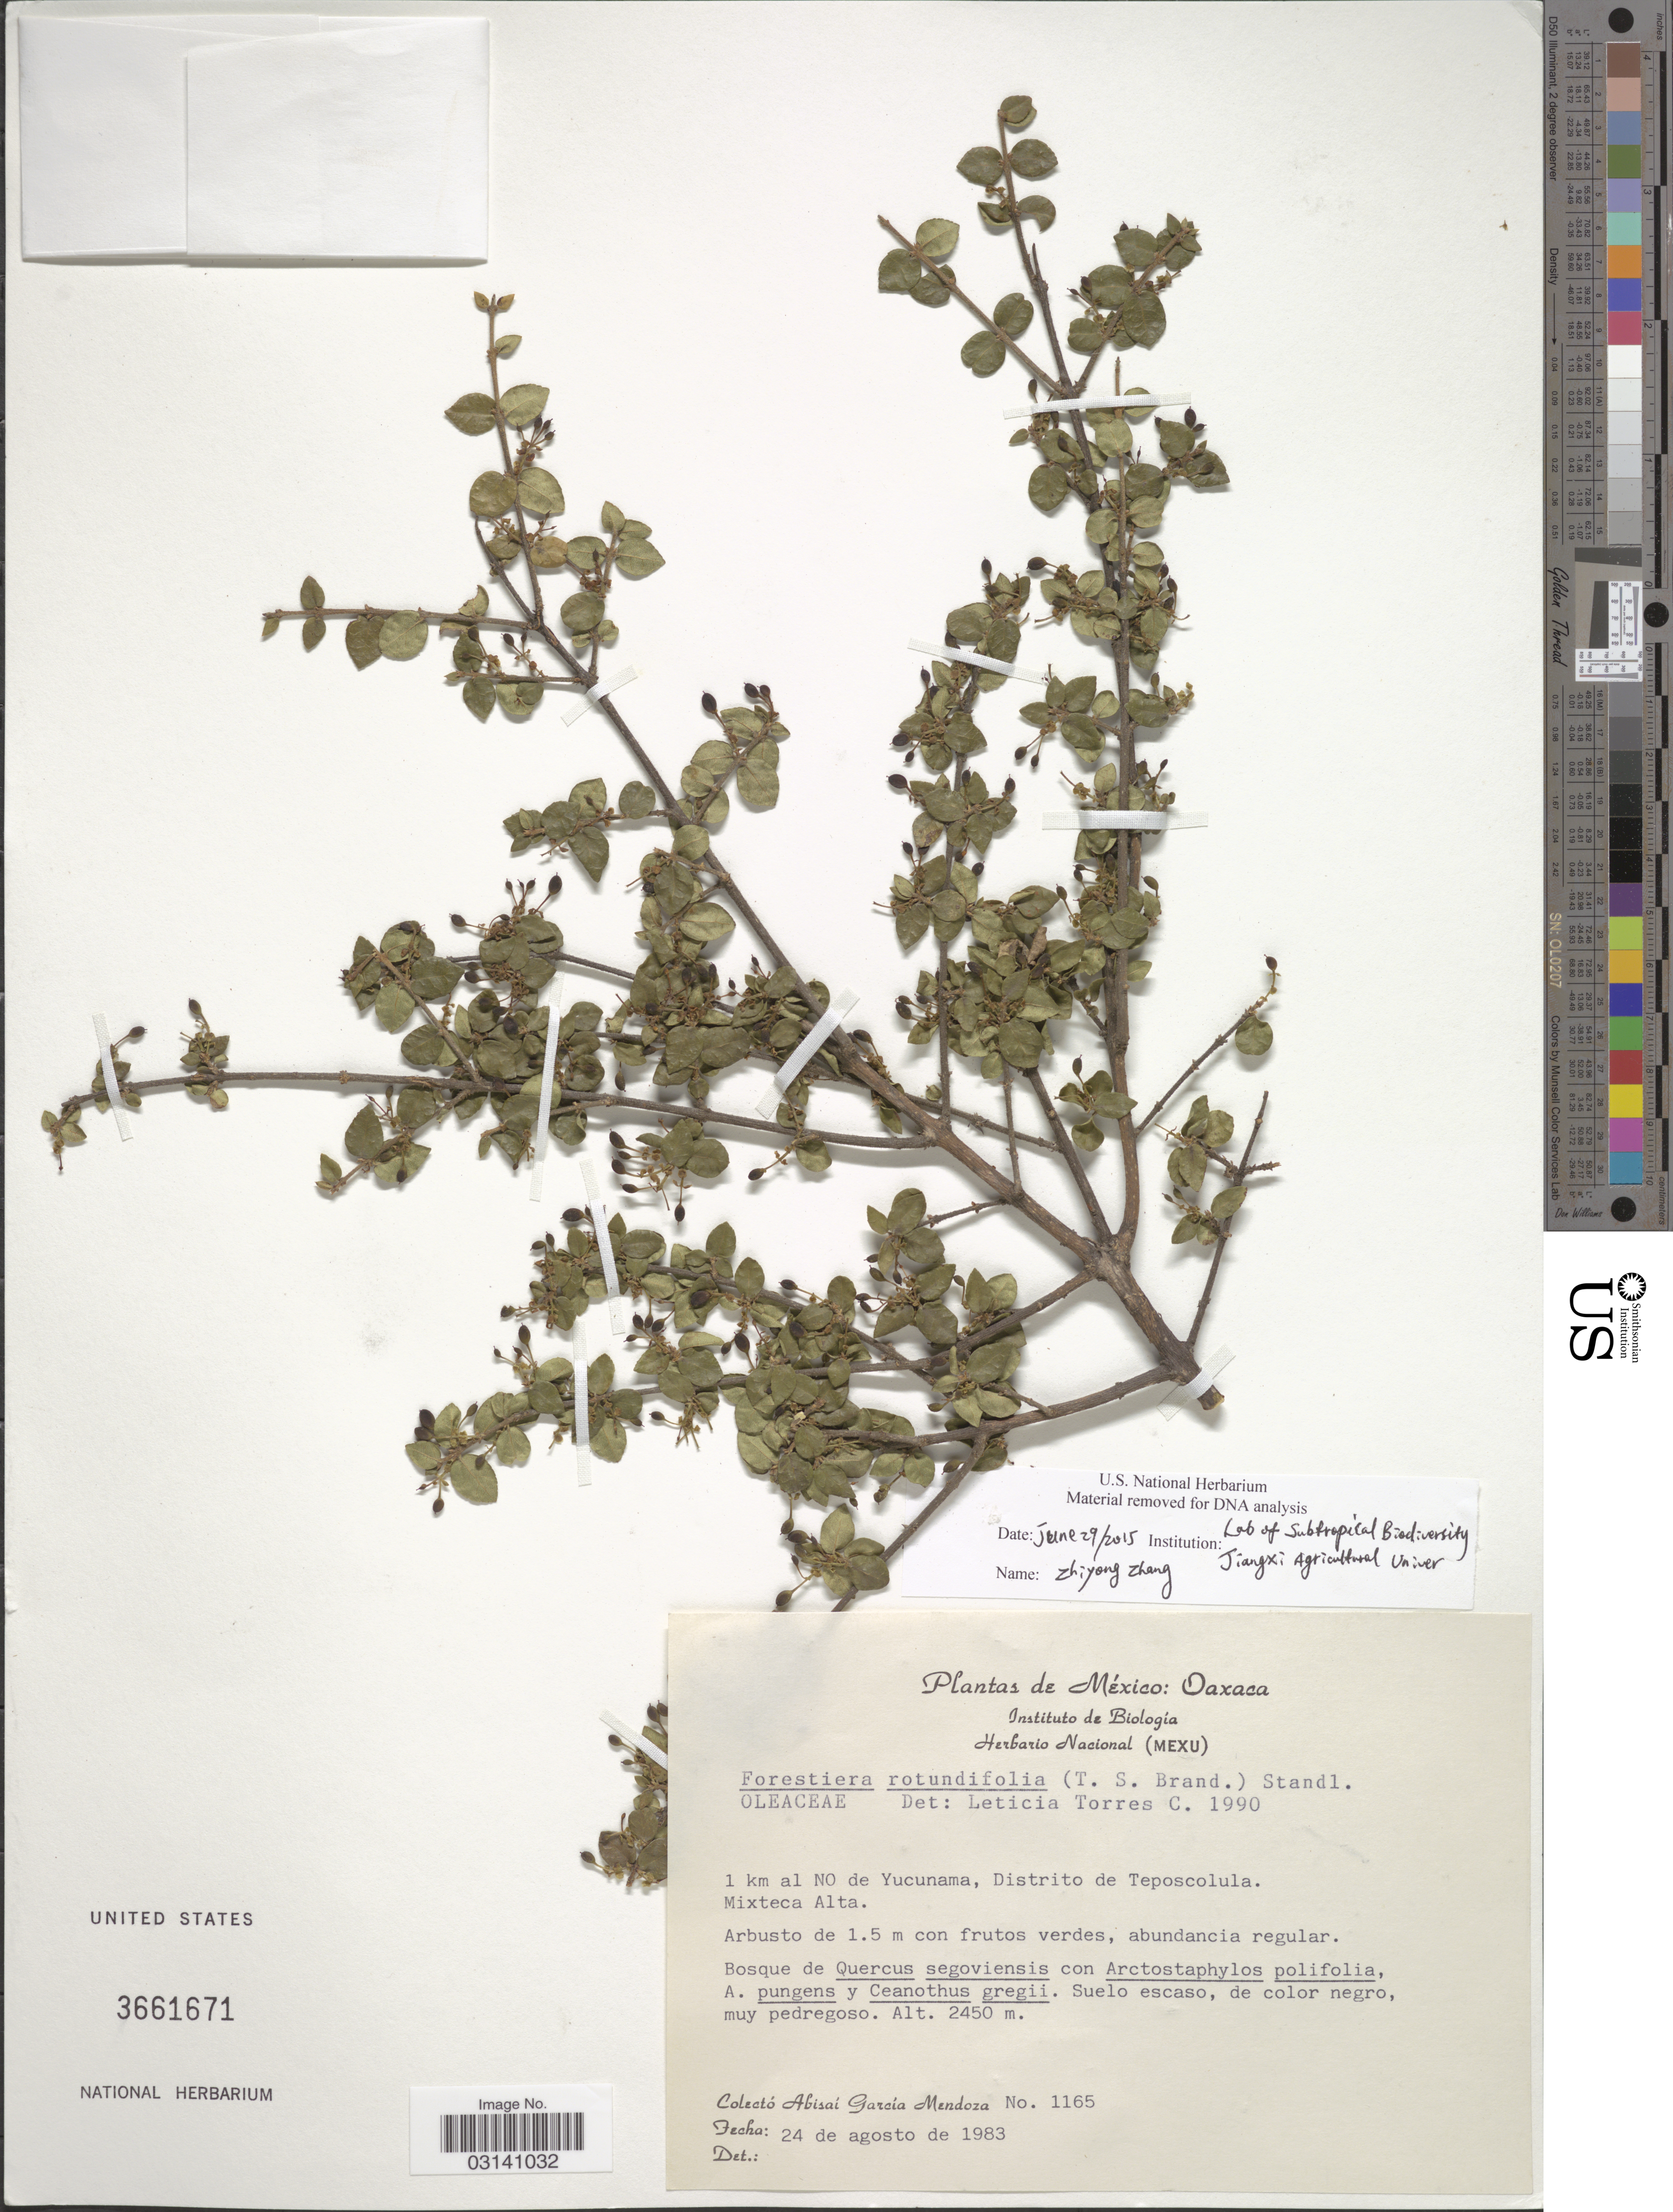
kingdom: Plantae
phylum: Tracheophyta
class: Magnoliopsida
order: Lamiales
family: Oleaceae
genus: Forestiera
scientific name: Forestiera rotundifolia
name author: (Brandegee) Standl.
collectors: A. García-Mendoza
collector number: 1165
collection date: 1983-08-24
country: Mexico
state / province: Oaxaca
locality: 1 km al NO de Yucunama, Distrito de Teposcolula. Mixteca Alta.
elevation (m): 2450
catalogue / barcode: US 3661671